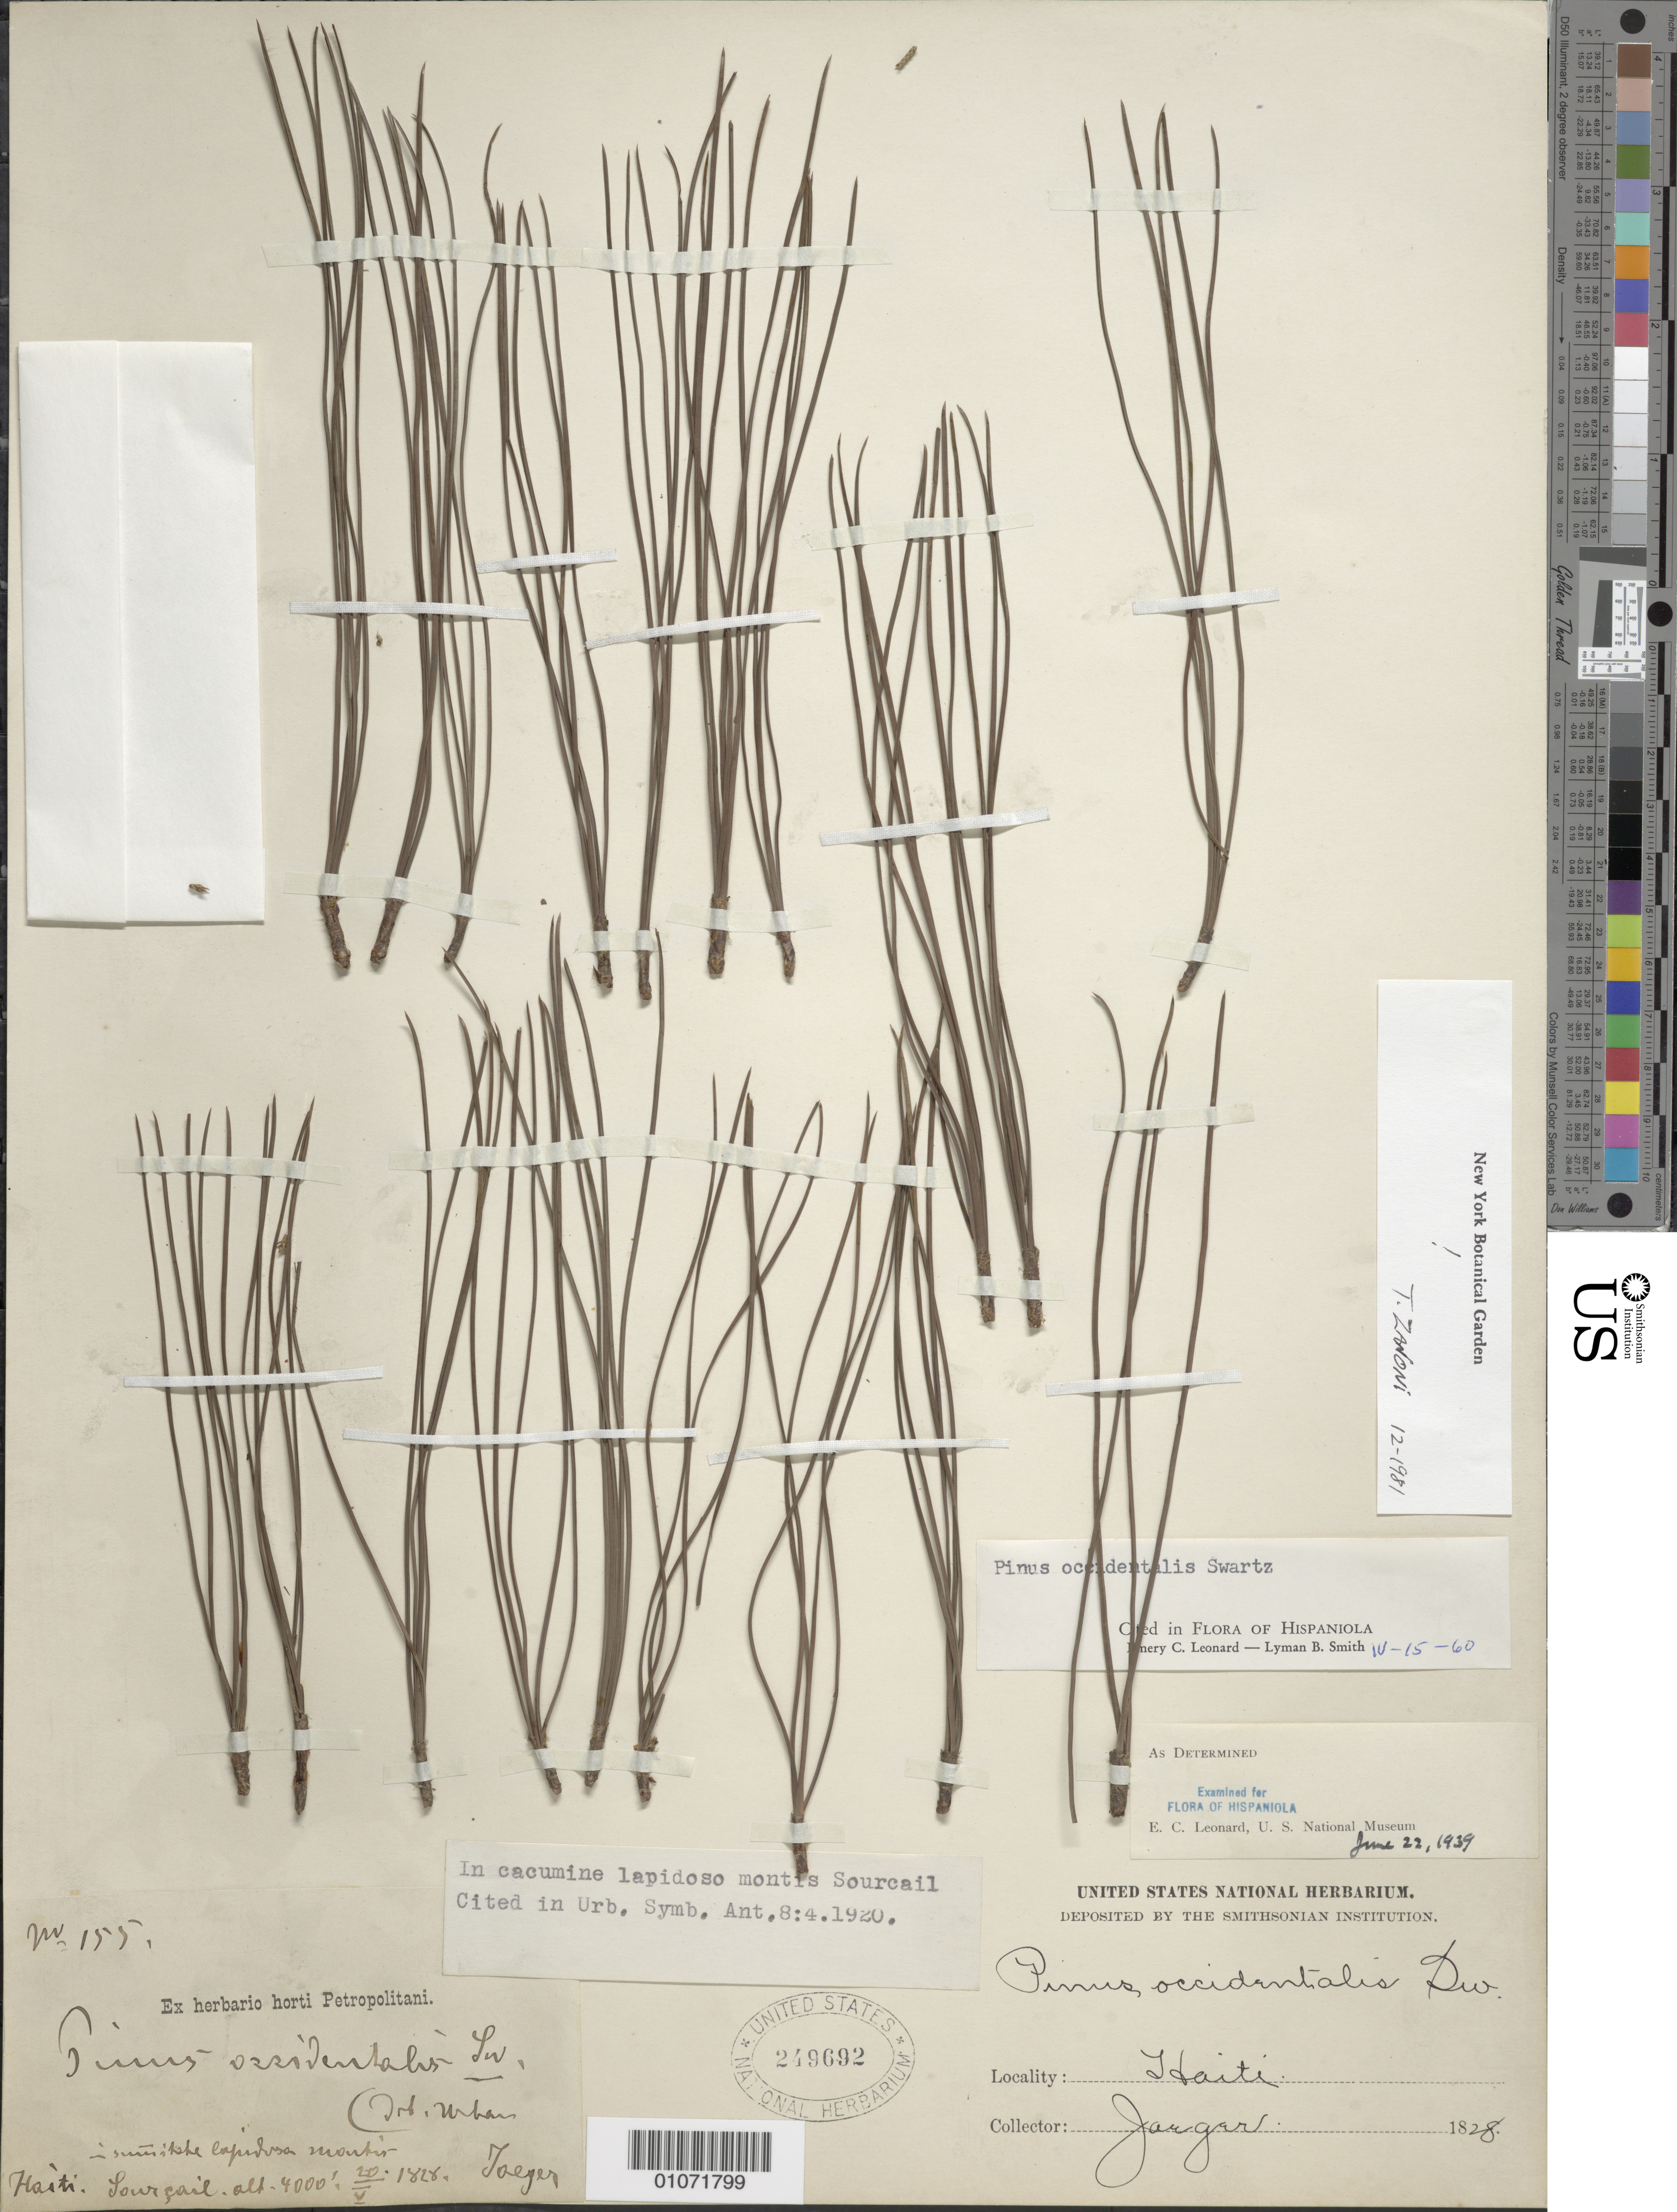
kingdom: Plantae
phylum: Tracheophyta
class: Pinopsida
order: Pinales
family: Pinaceae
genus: Pinus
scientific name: Pinus occidentalis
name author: Sw.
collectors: E. Jaeger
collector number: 155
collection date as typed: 1828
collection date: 1828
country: Haiti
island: Hispaniola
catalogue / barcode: US 249692